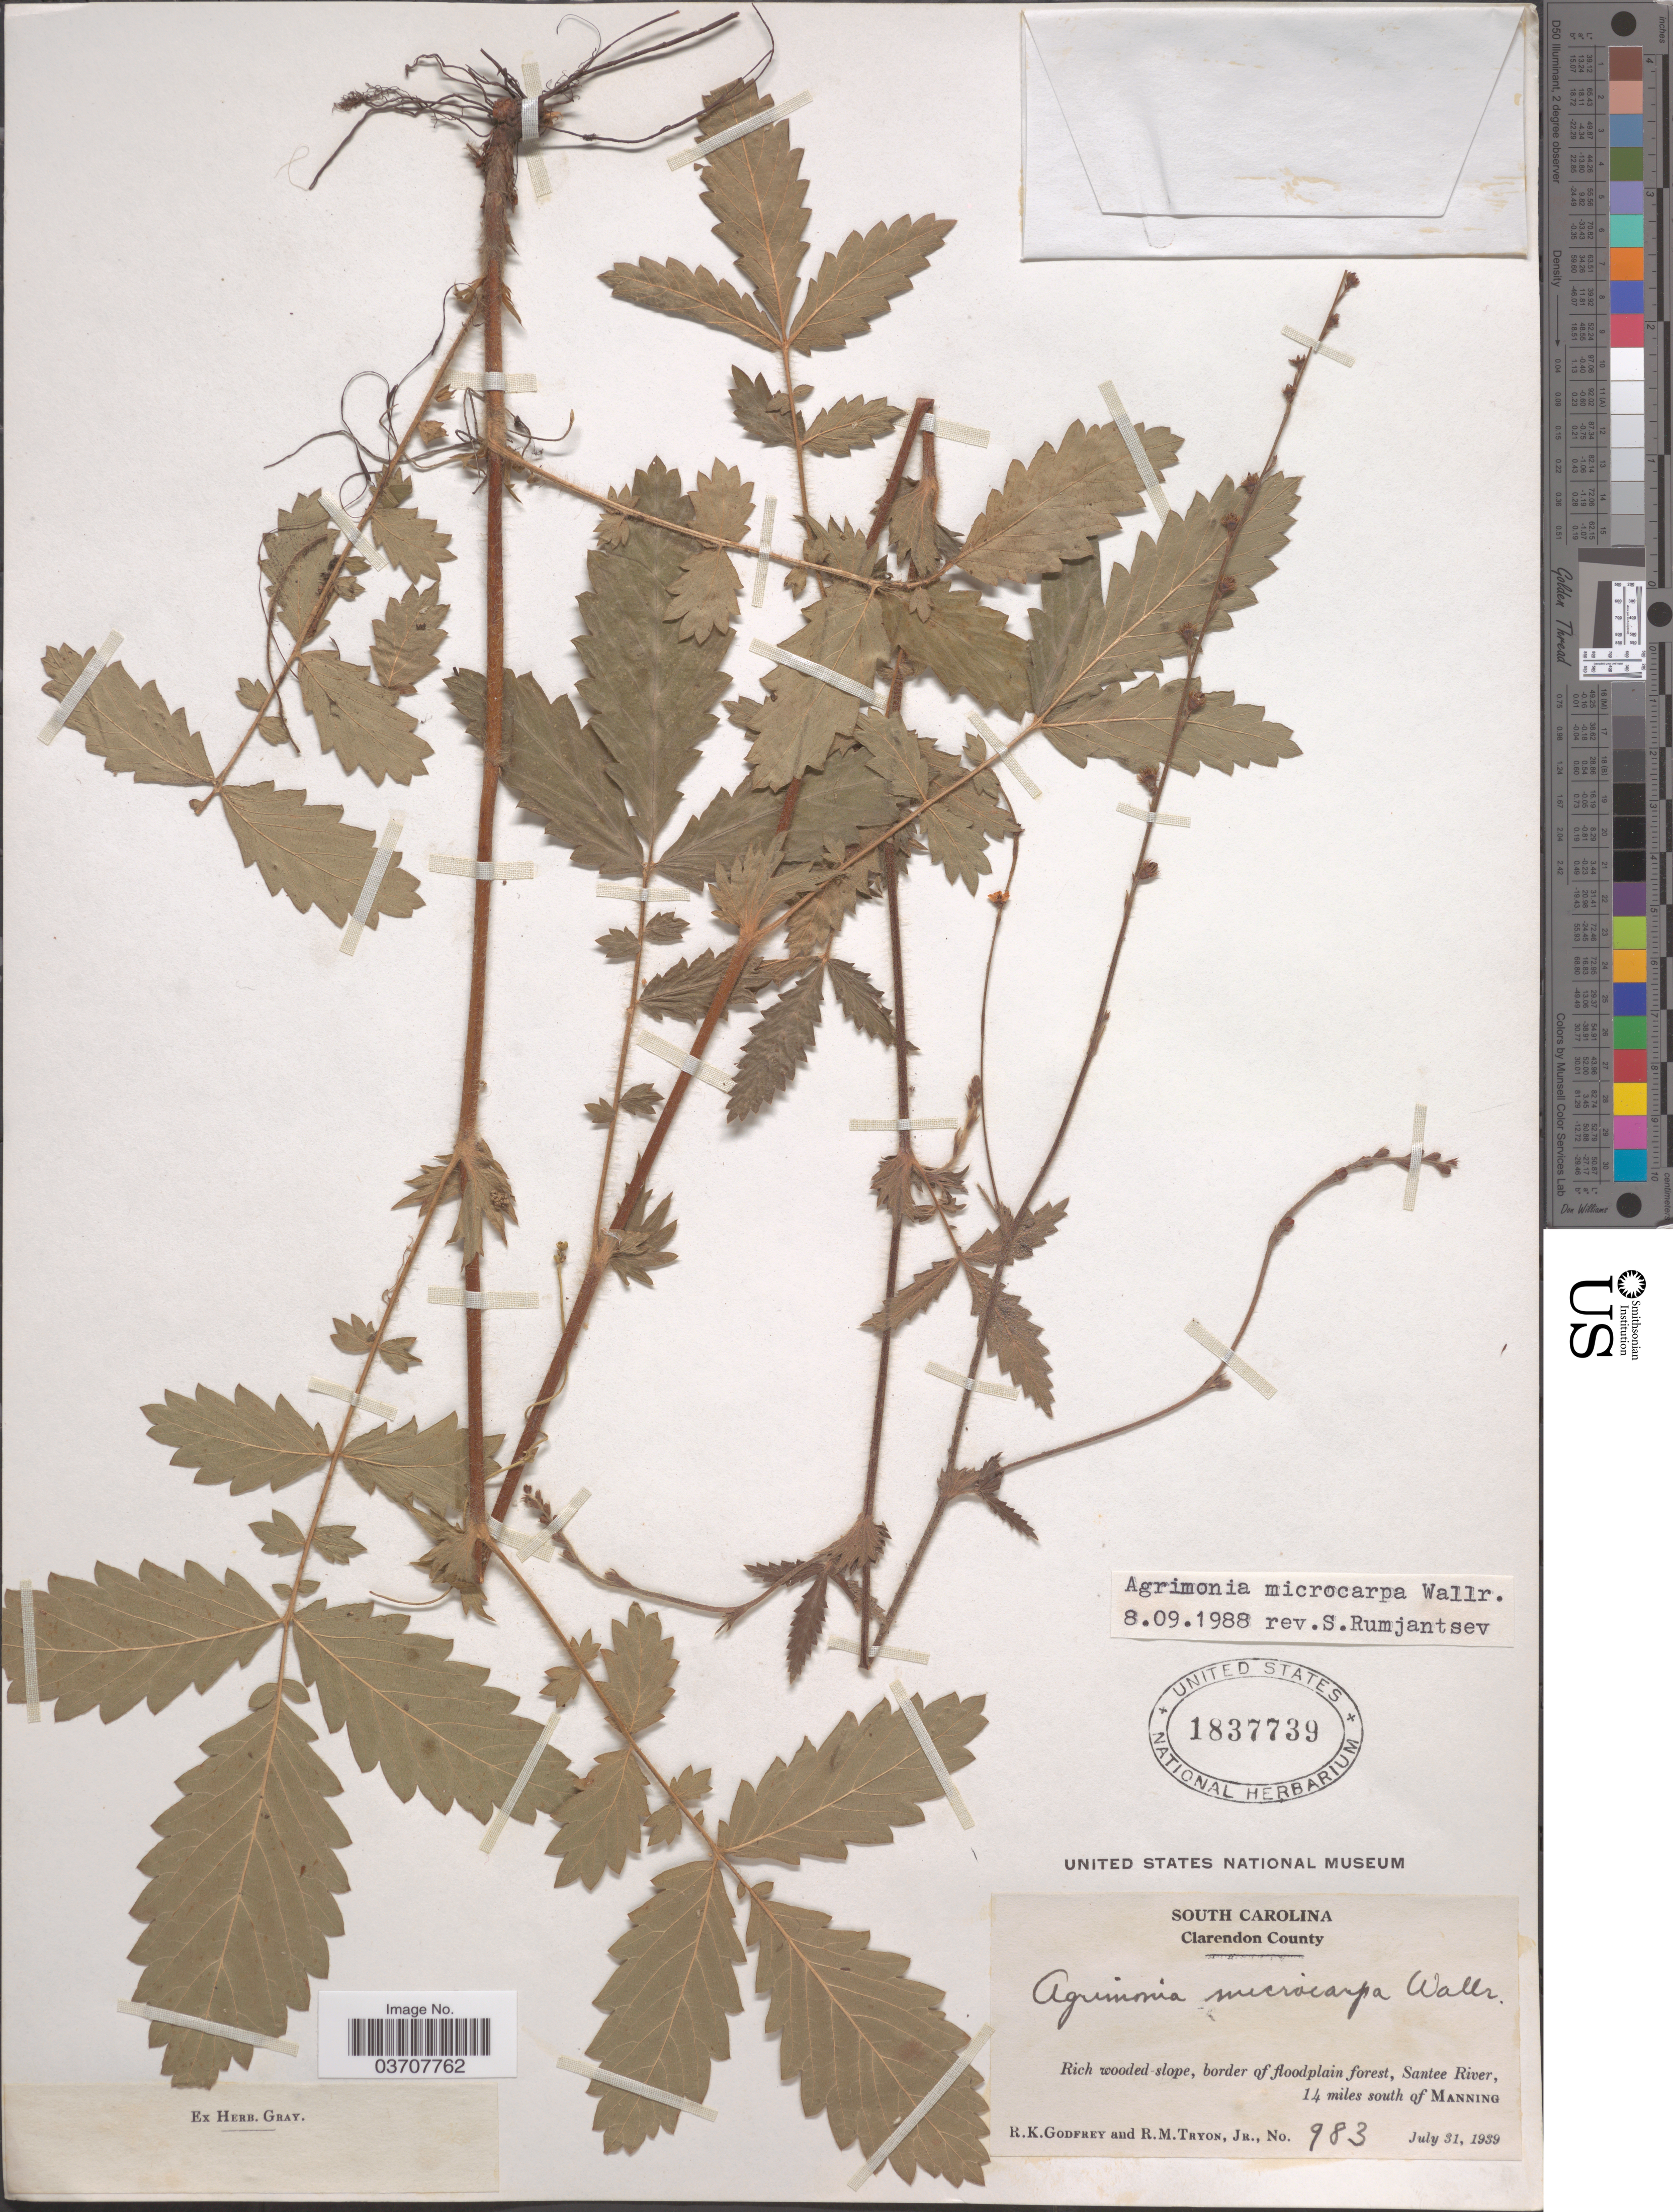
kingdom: Plantae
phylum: Tracheophyta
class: Magnoliopsida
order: Rosales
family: Rosaceae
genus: Agrimonia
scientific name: Agrimonia microcarpa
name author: Wallr.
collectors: R. K. Godfrey & R. Tryon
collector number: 983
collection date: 1939-07-31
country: United States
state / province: South Carolina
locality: Clarendon County. Border of floodplain forest, Santee River, 14 miles south of Manning.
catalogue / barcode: US 1837739